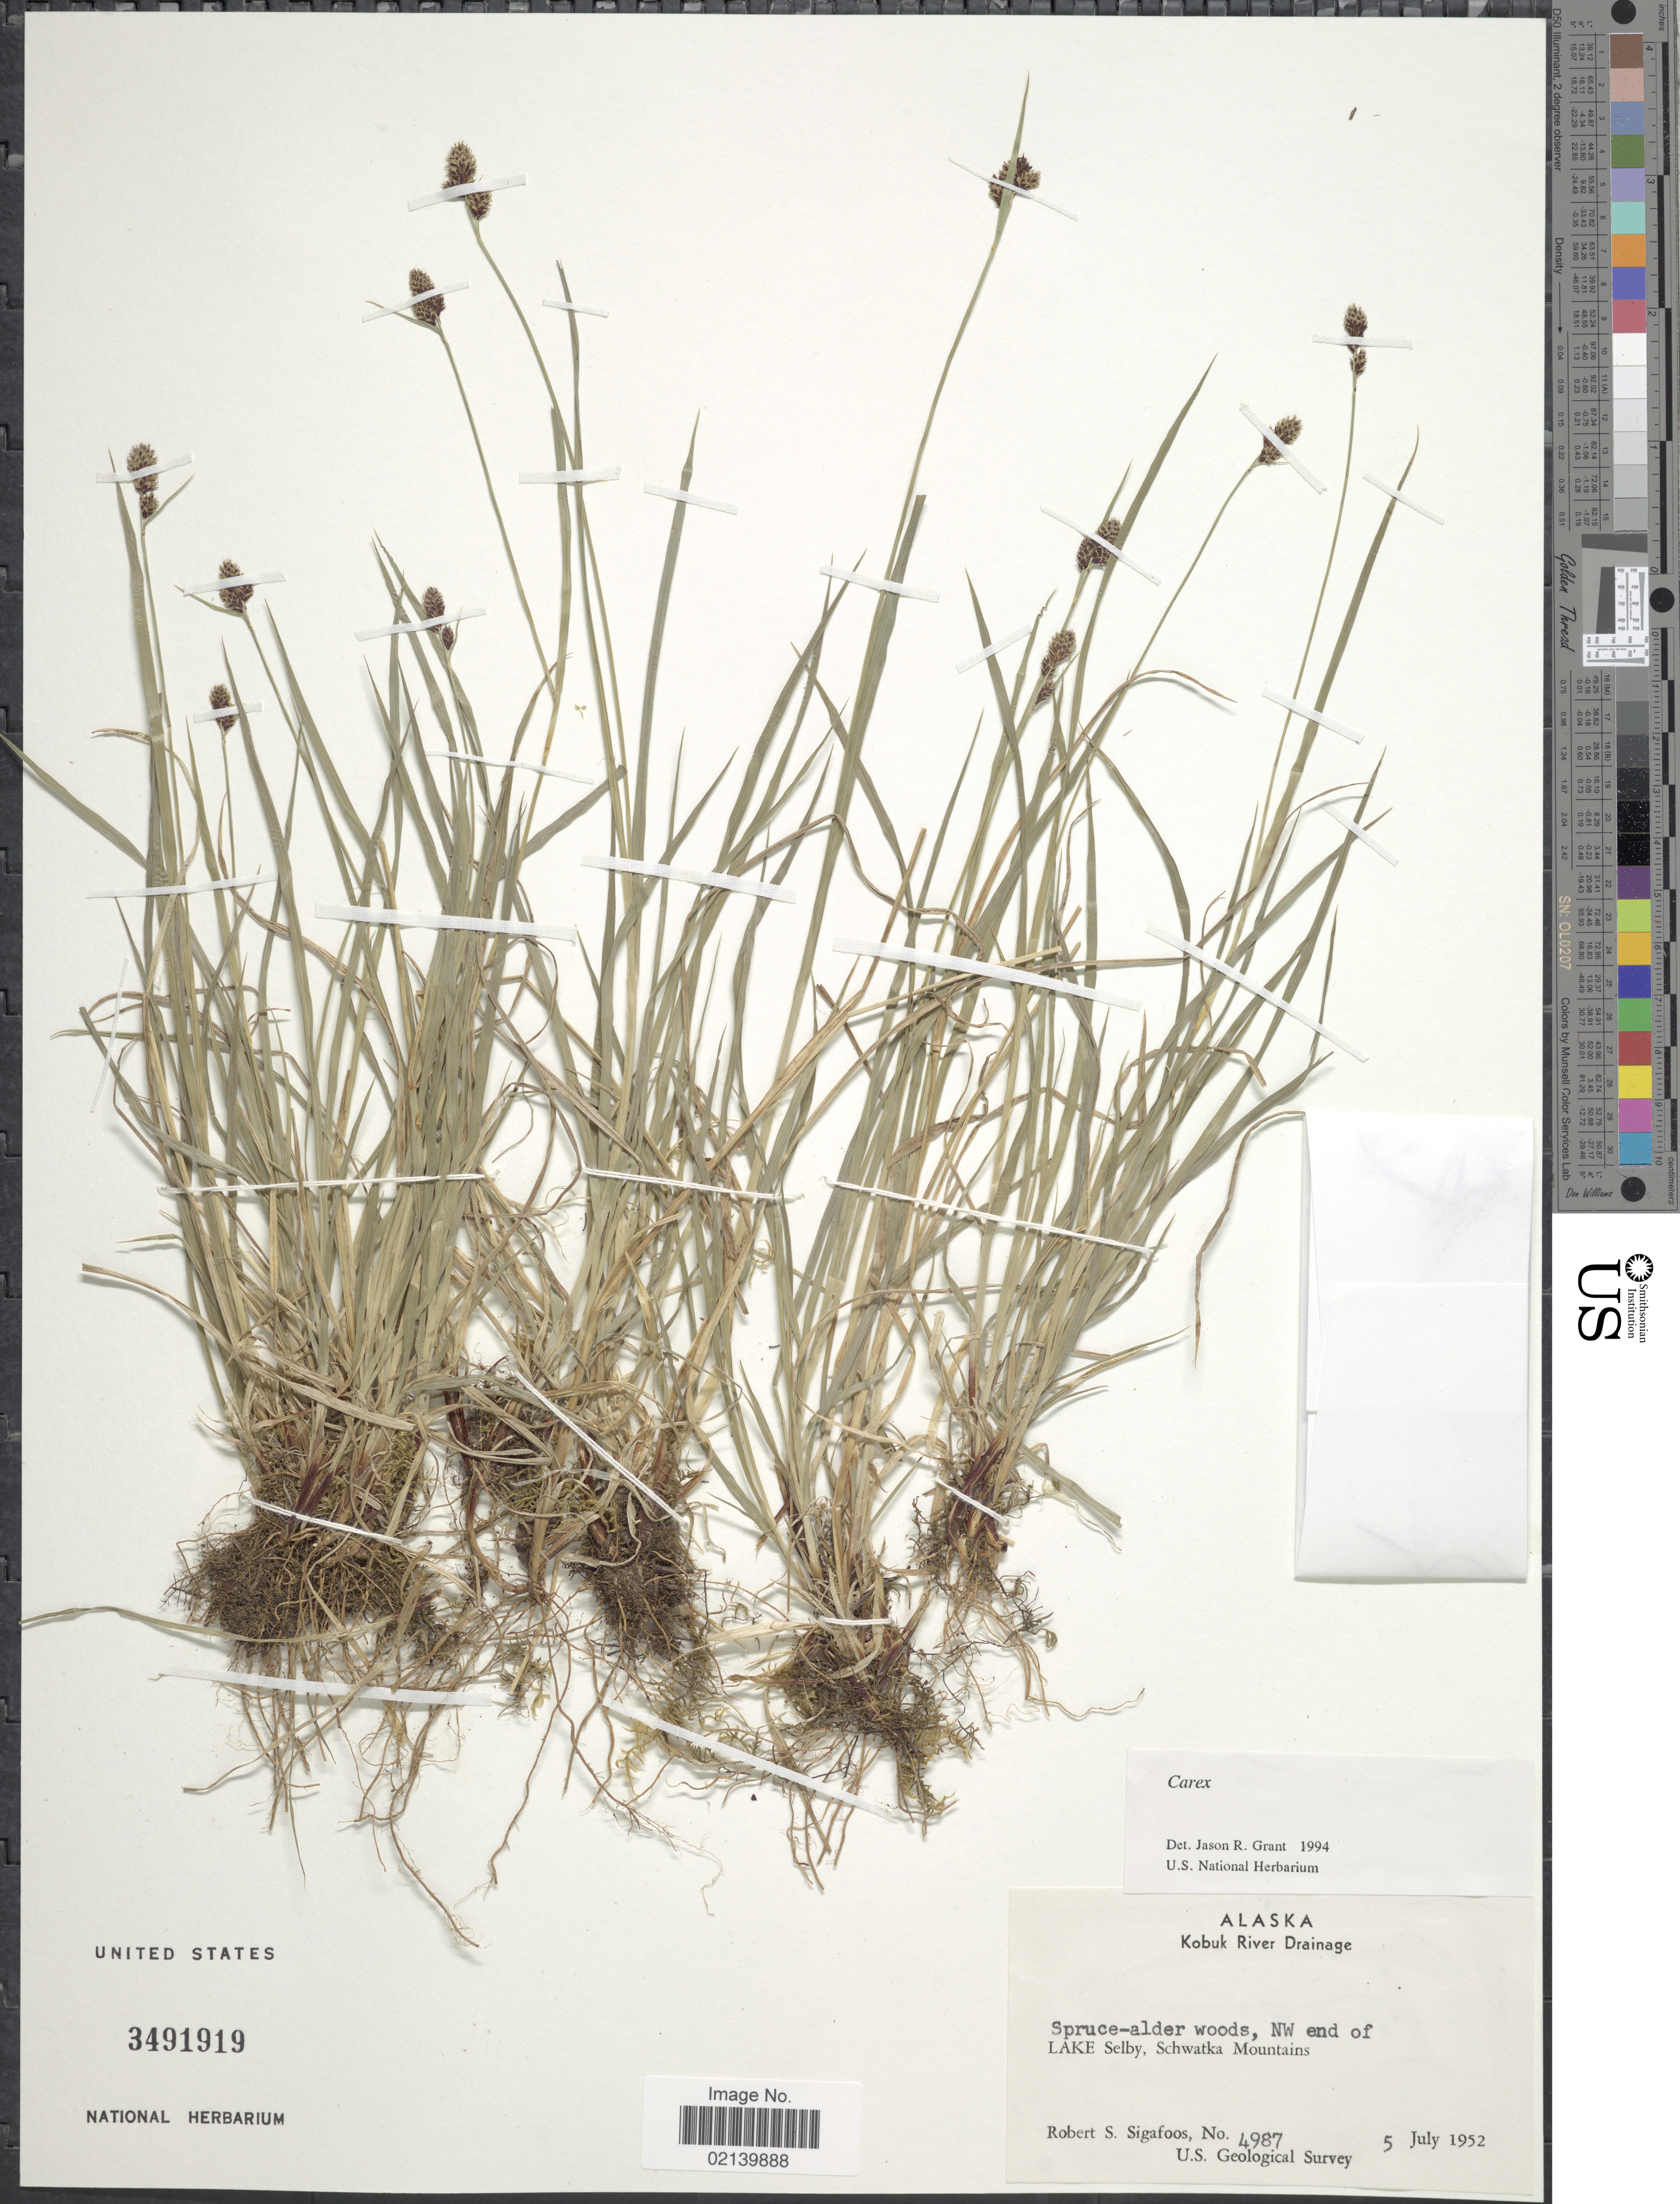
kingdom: Plantae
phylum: Tracheophyta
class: Liliopsida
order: Poales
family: Cyperaceae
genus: Carex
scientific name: Carex sp.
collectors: R. Sigafoos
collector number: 4987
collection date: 1952-07-05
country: United States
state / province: Alaska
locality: Alaska, Kobuk River Drainage. Spruce-alder woods, NW end of Lake Selby, Schwatka Mountains.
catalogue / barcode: US 3491919